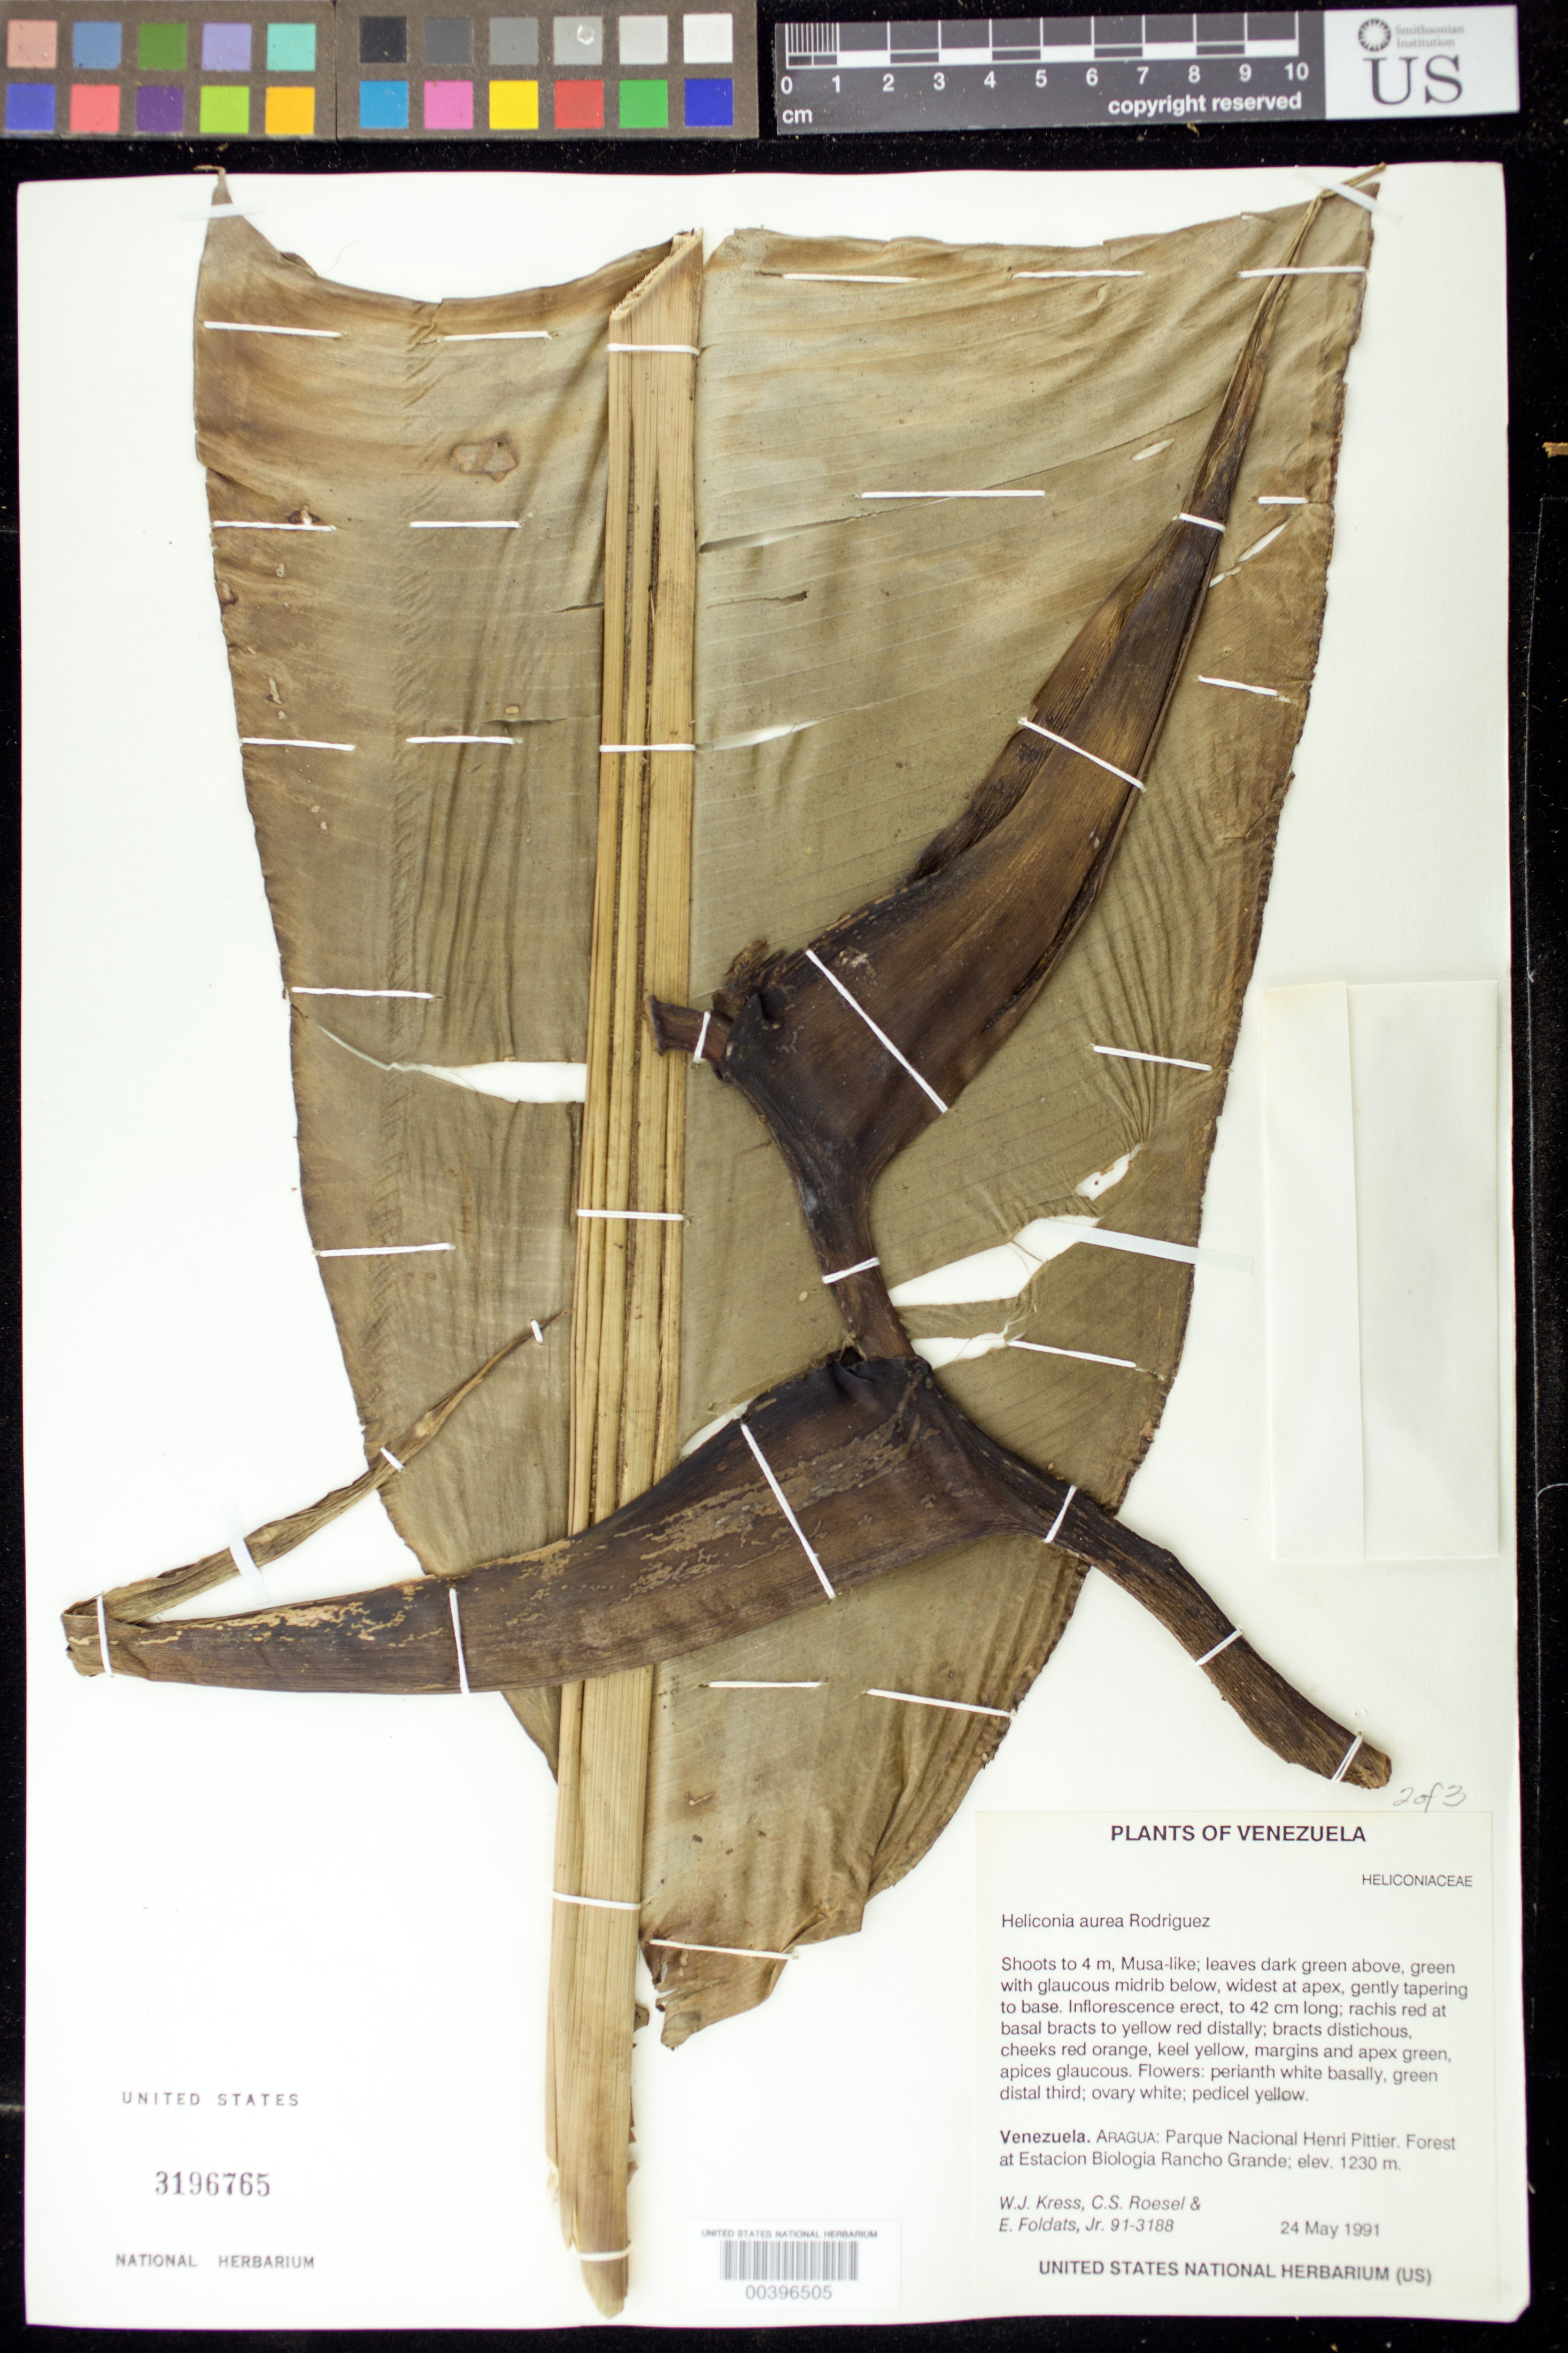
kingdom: Plantae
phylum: Tracheophyta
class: Liliopsida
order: Zingiberales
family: Heliconiaceae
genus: Heliconia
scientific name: Heliconia aurea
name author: G. Rodr.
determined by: Kress, W. J., (US), Smithsonian Institution - National Museum of Natural History (UNITED STATES)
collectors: W. J. Kress, C. S. Roesel & E. Foldats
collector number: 91-3188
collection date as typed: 24 May 1991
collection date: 1991-05-24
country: Venezuela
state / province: Aragua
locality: Parque nacional henri pittier; forest at estacion biologia rancho grande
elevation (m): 1230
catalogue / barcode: US 3196765